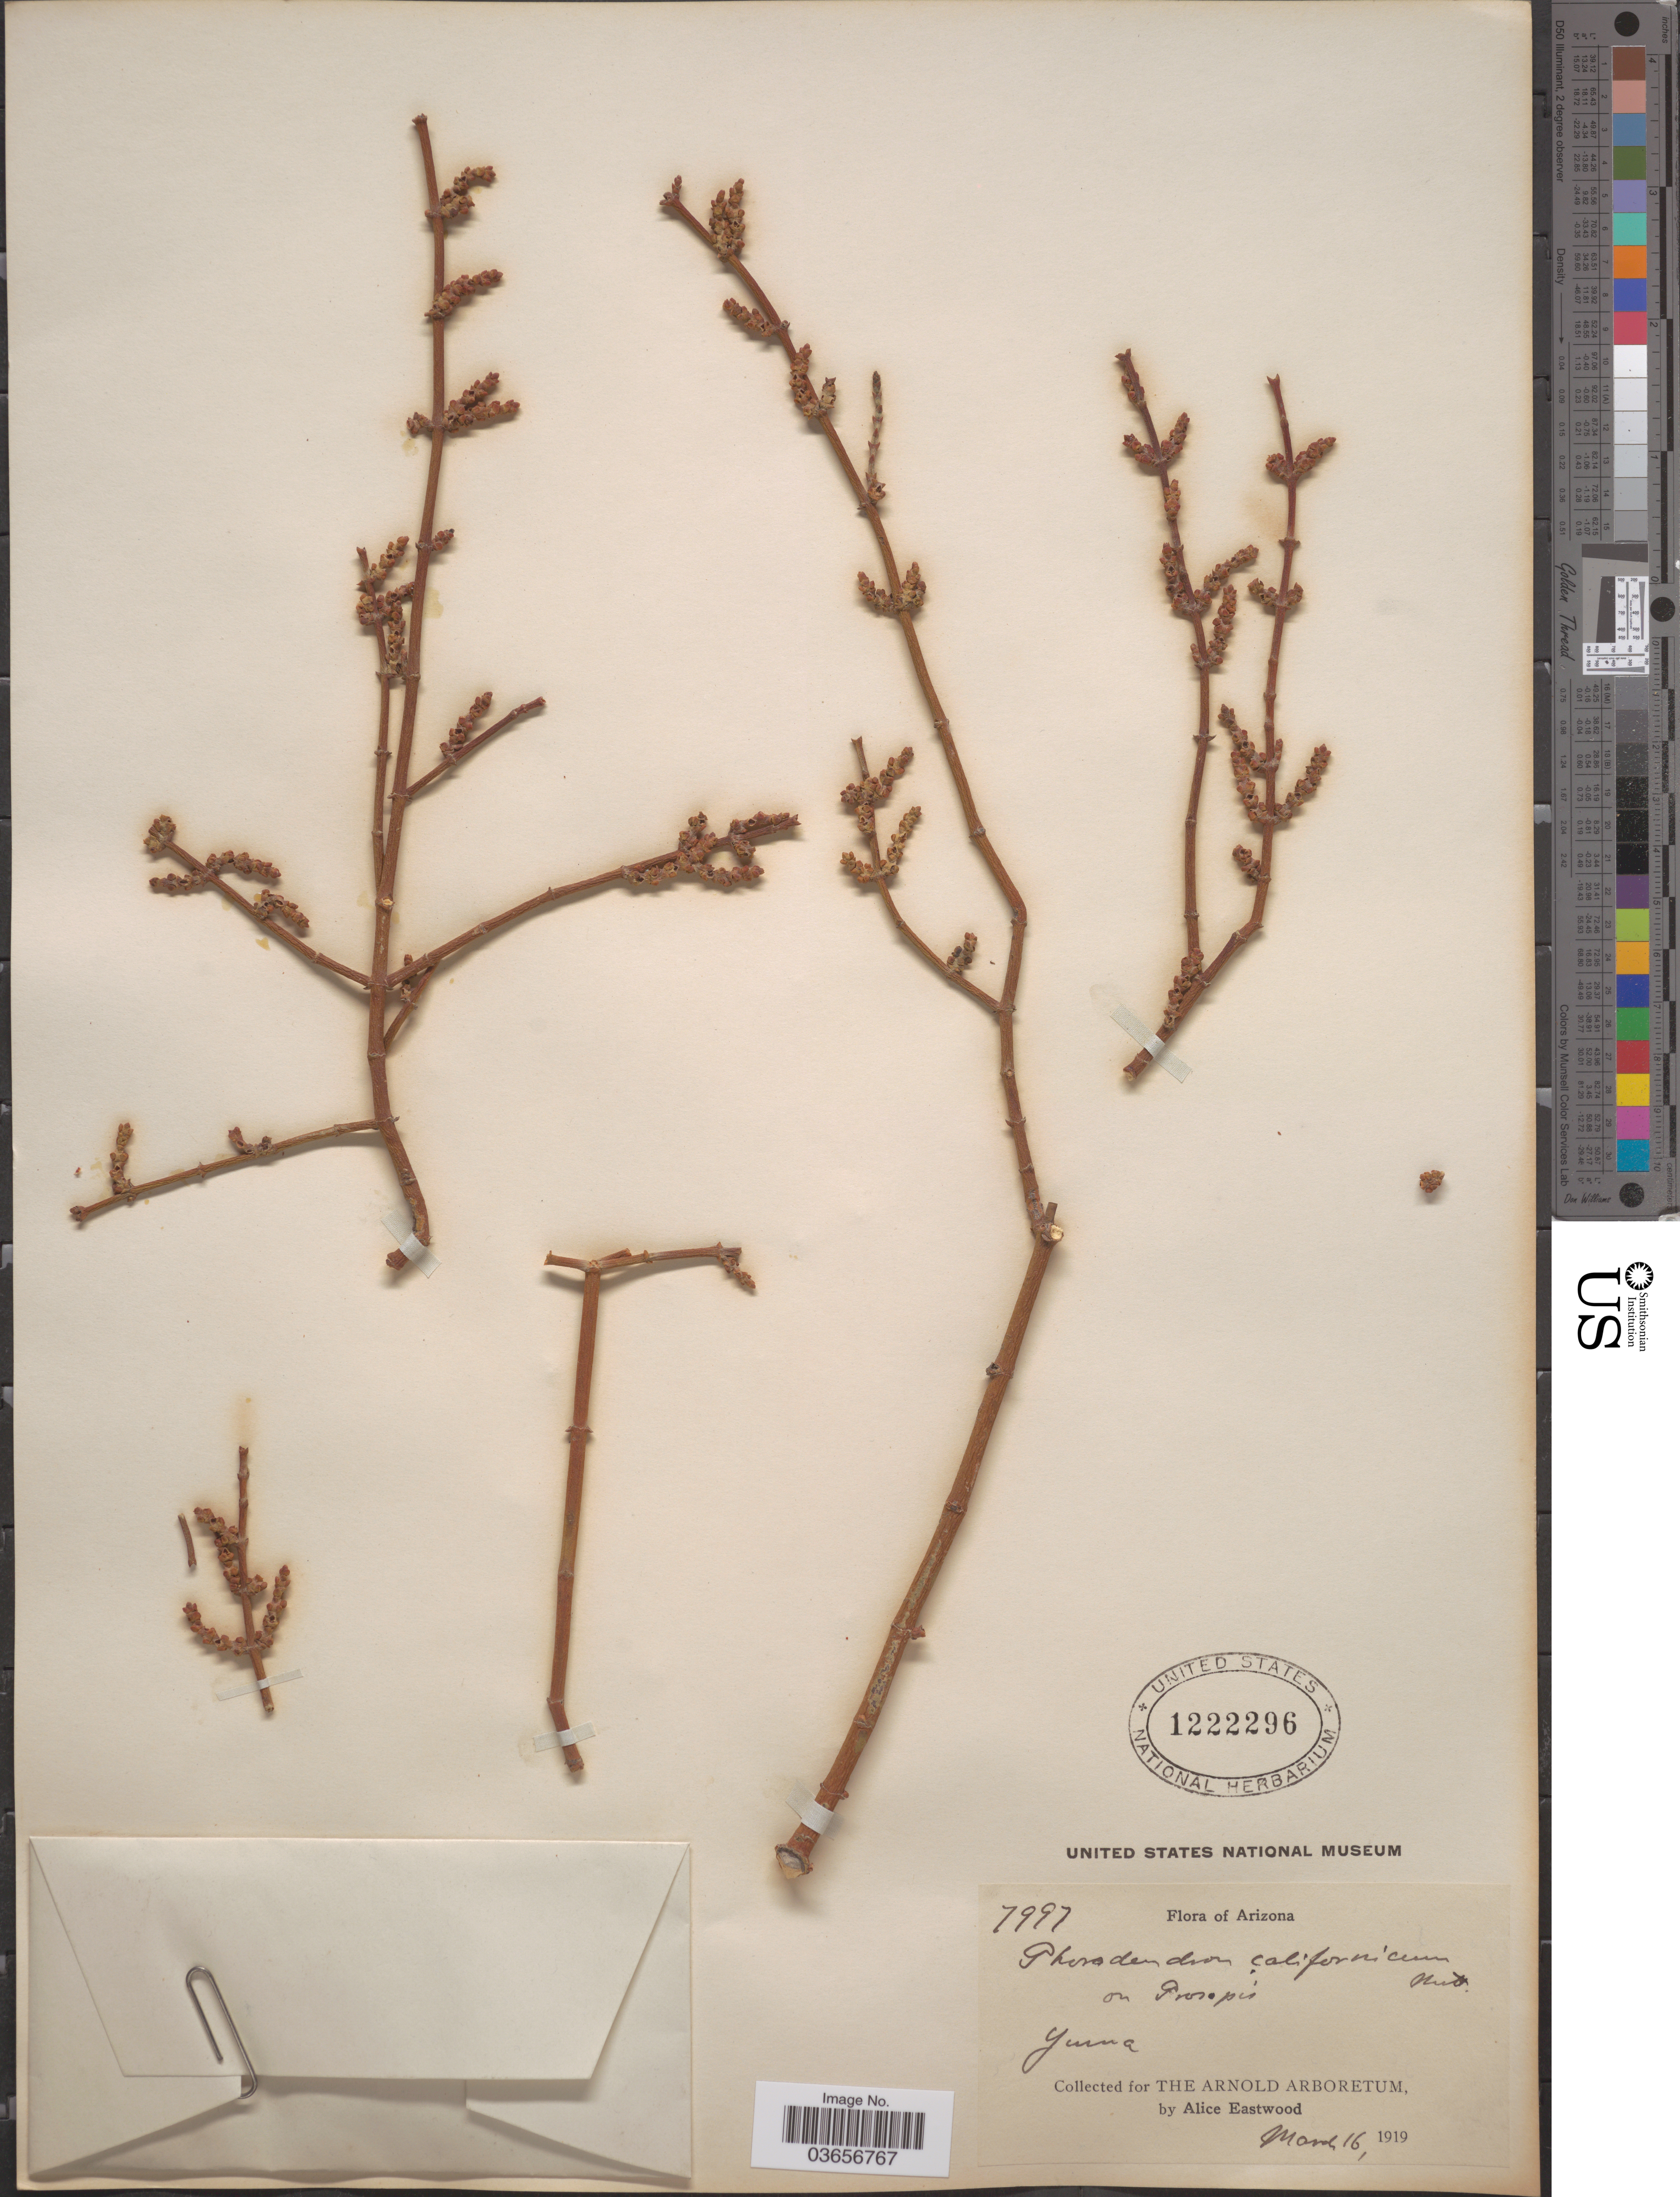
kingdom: Plantae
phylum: Tracheophyta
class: Magnoliopsida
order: Santalales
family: Viscaceae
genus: Phoradendron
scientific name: Phoradendron californicum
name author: Nutt.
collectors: A. Eastwood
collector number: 7997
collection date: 1919-03-16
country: United States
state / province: Arizona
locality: Yuma.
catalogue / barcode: US 1222296